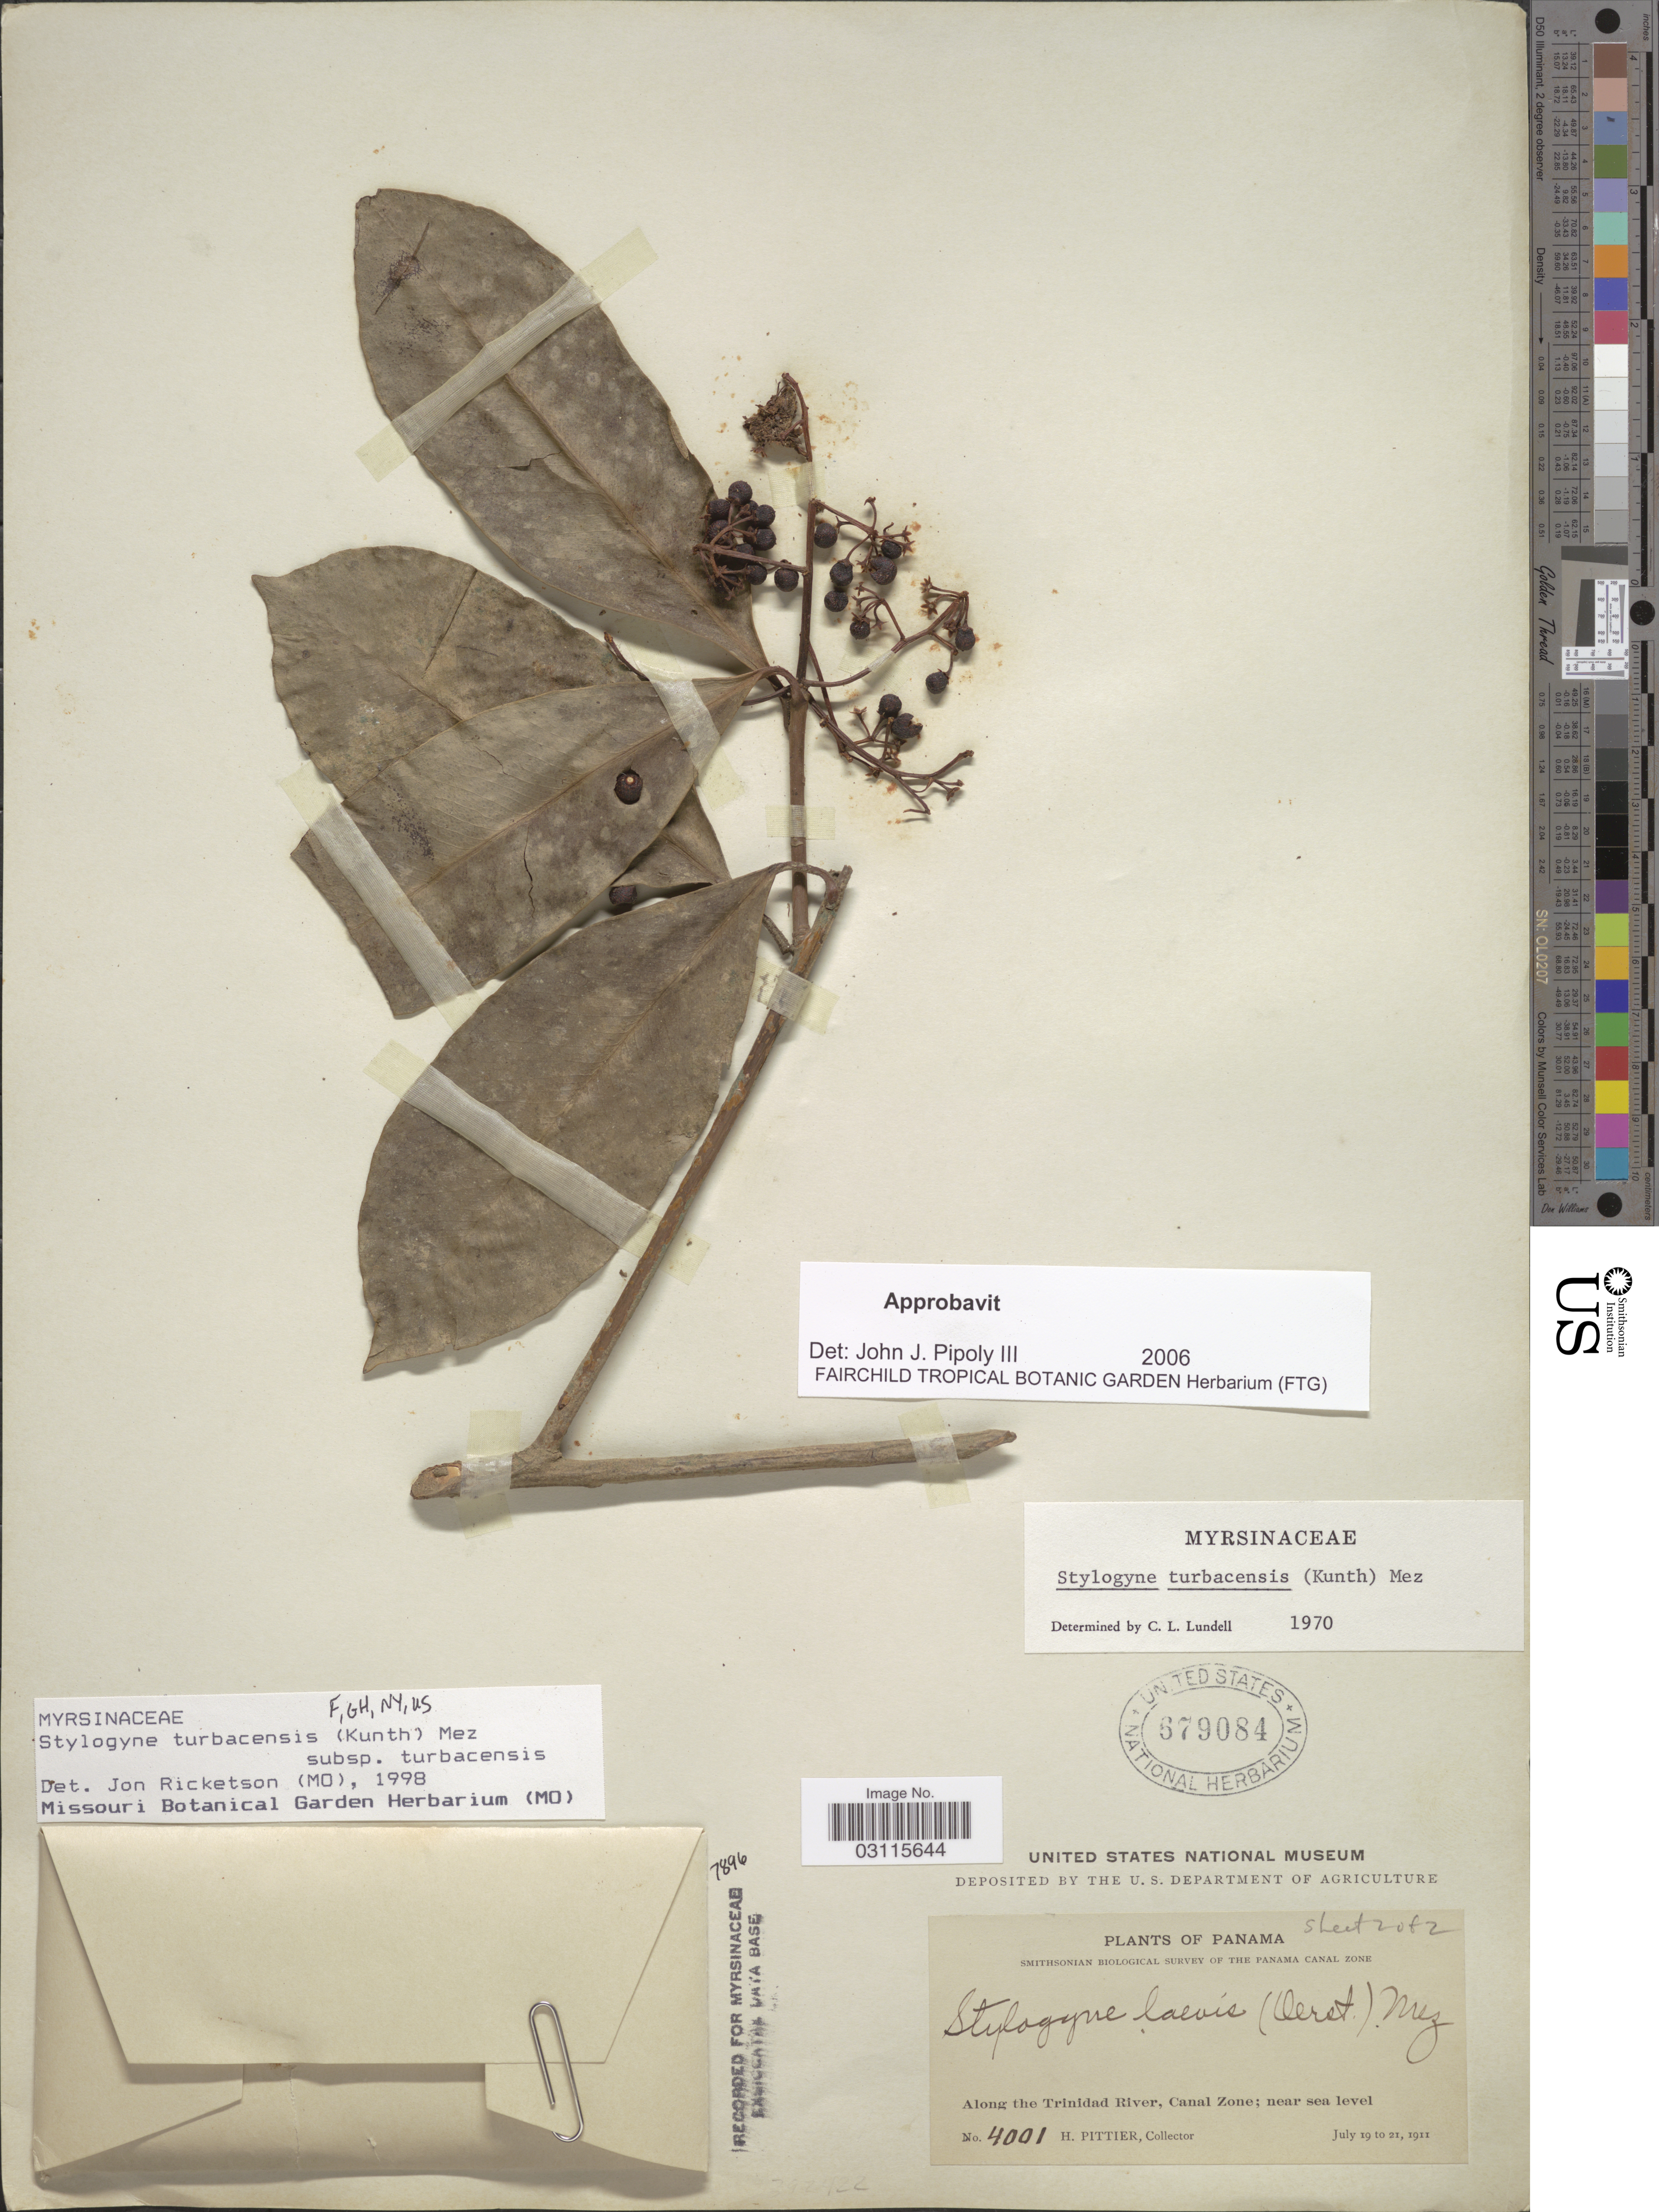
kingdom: Plantae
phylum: Tracheophyta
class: Magnoliopsida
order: Ericales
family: Primulaceae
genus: Stylogyne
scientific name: Stylogyne turbacensis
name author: (Kunth) Mez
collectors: H. F. Pittier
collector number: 4001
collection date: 1911-07-19/1911-07-21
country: Panama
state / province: Colón / Panamá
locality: Along the Trinidad River, Canal Zone.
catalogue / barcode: US 679084